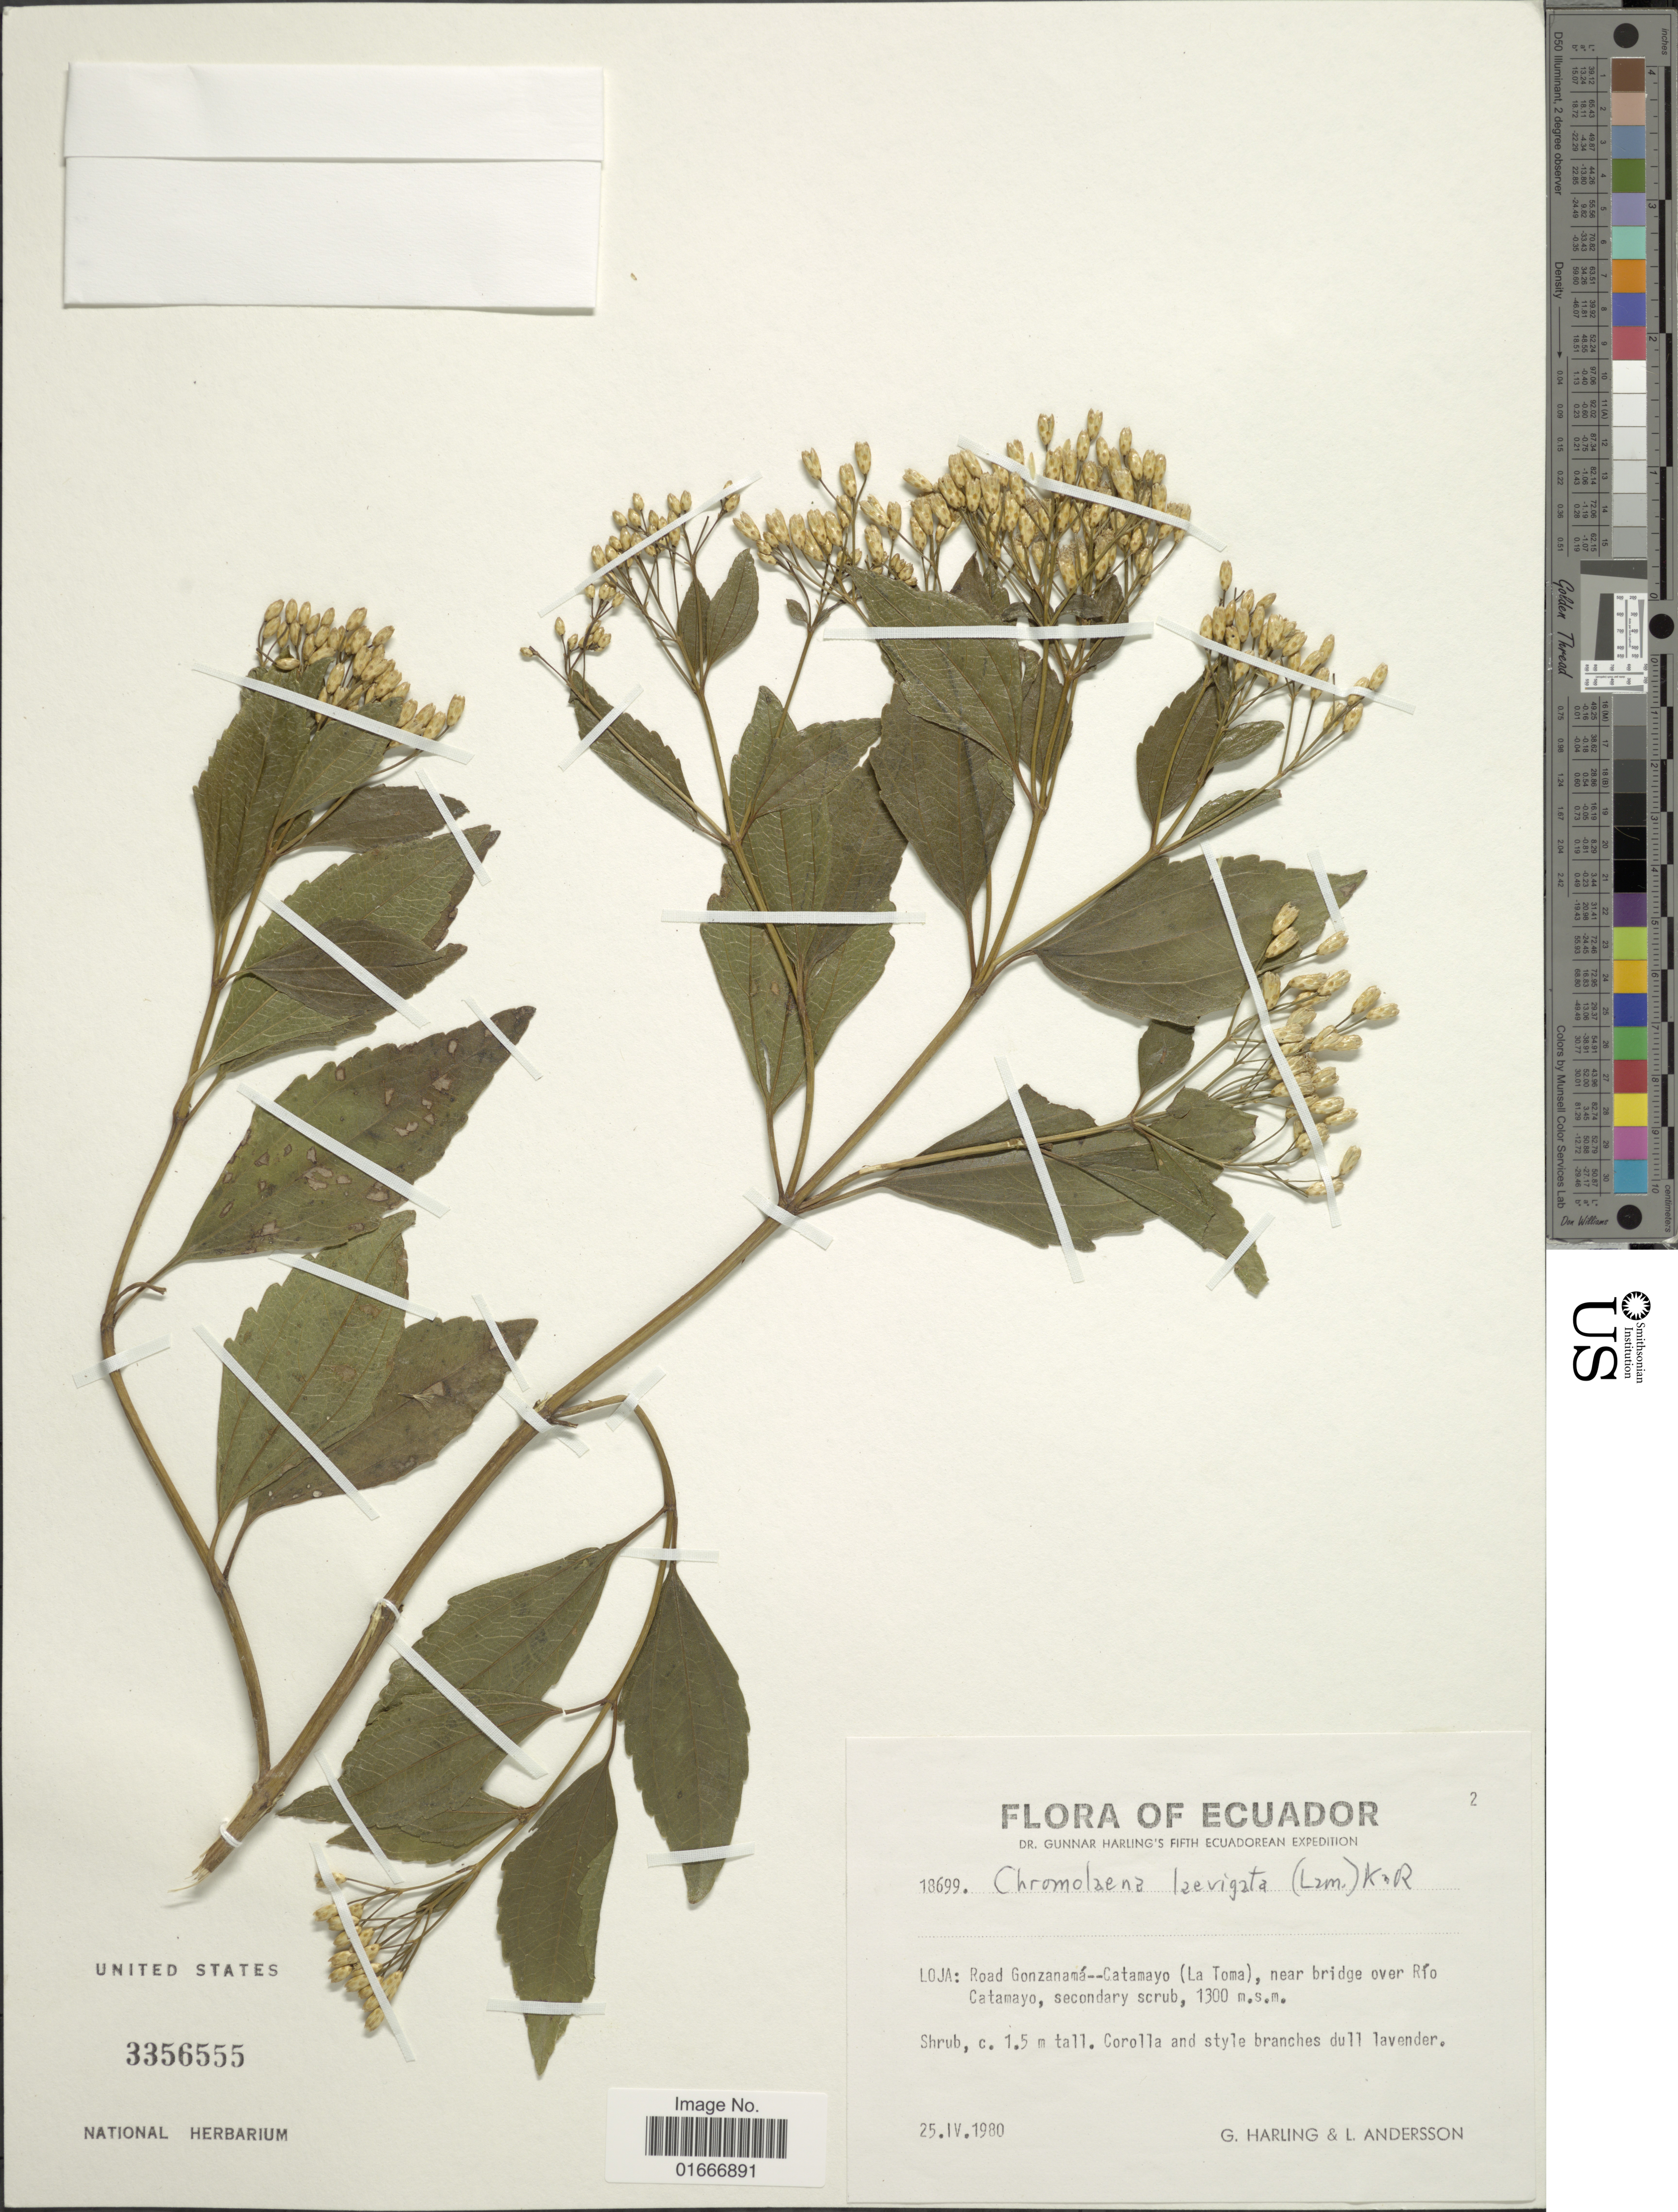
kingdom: Plantae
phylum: Tracheophyta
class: Magnoliopsida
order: Asterales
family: Asteraceae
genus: Chromolaena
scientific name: Chromolaena laevigata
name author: (Lam.) R.M. King & H. Rob.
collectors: G. Harling & L. Andersson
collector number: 18699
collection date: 1980-04-25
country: Ecuador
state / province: Loja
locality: Ecuador. Loja: Road Gonzanama--Catamayo (La Toma), near bridge over Rio Catamayo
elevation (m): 1300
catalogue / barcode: US 3356555